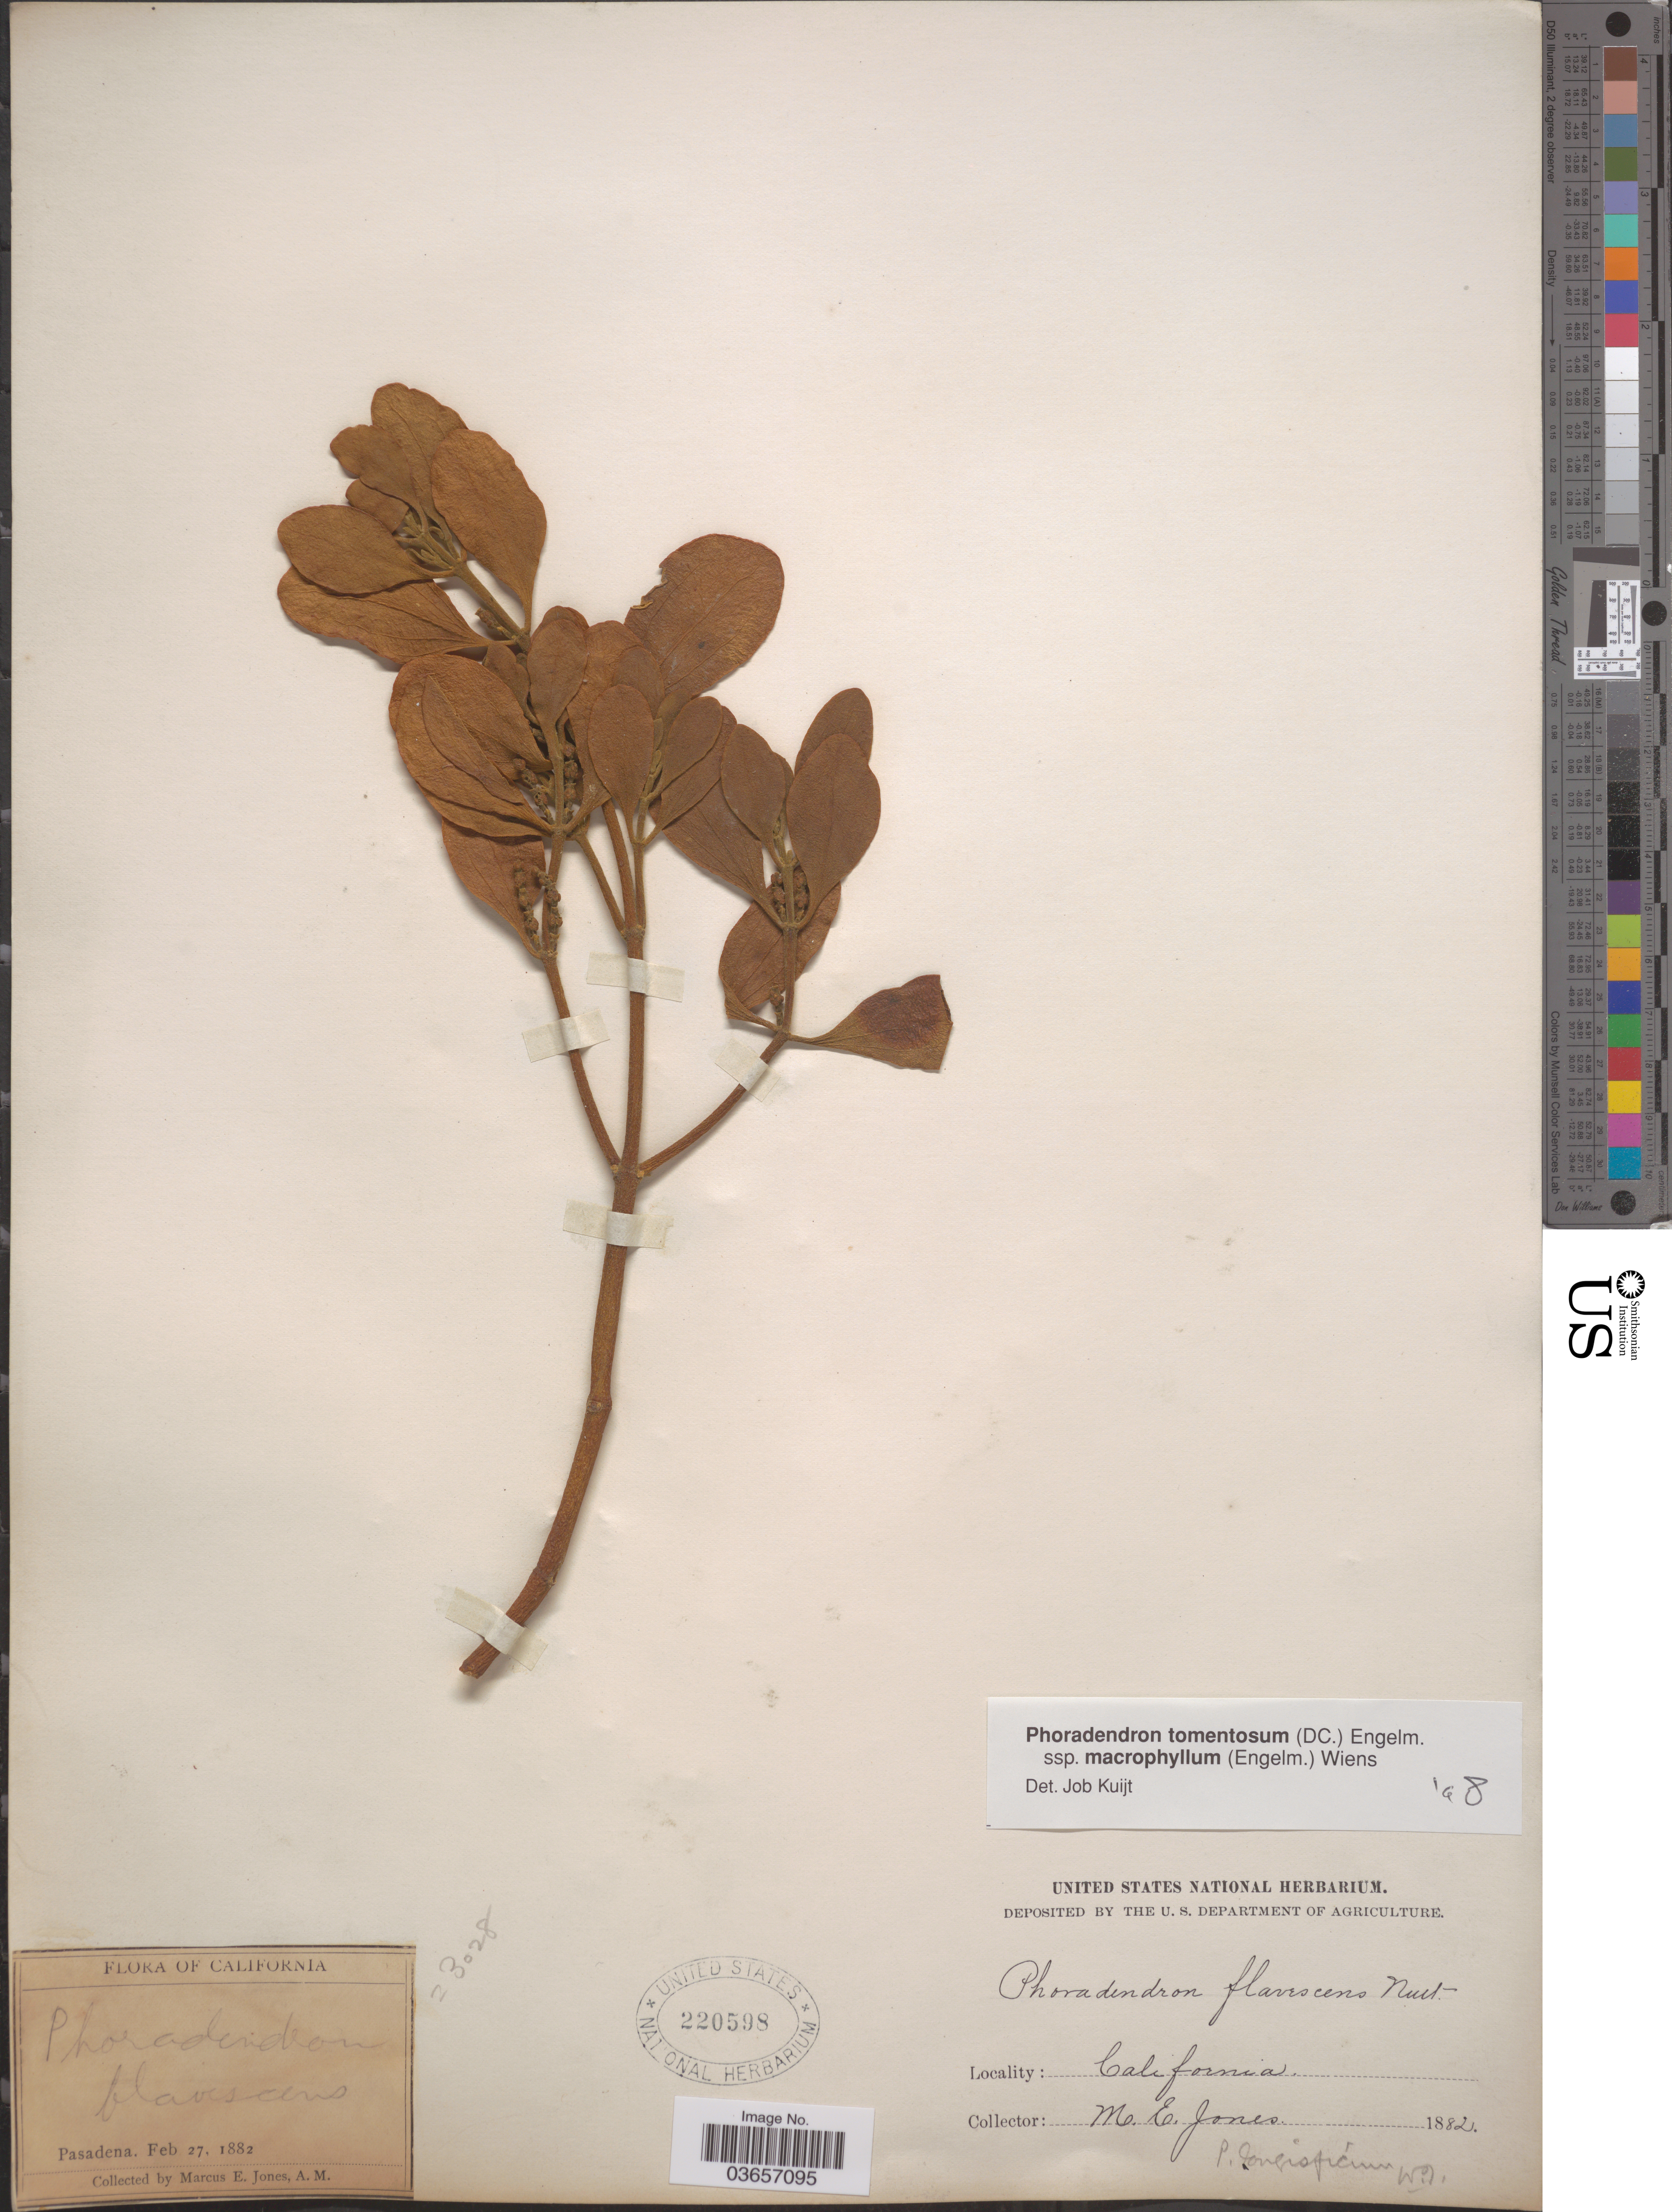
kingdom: Plantae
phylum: Tracheophyta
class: Magnoliopsida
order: Santalales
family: Viscaceae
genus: Phoradendron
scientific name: Phoradendron tomentosum subsp. macrophyllum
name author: DC.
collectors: M. E. Jones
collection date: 1882-02-27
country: United States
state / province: California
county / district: Los Angeles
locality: Pasadena.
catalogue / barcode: US 220598